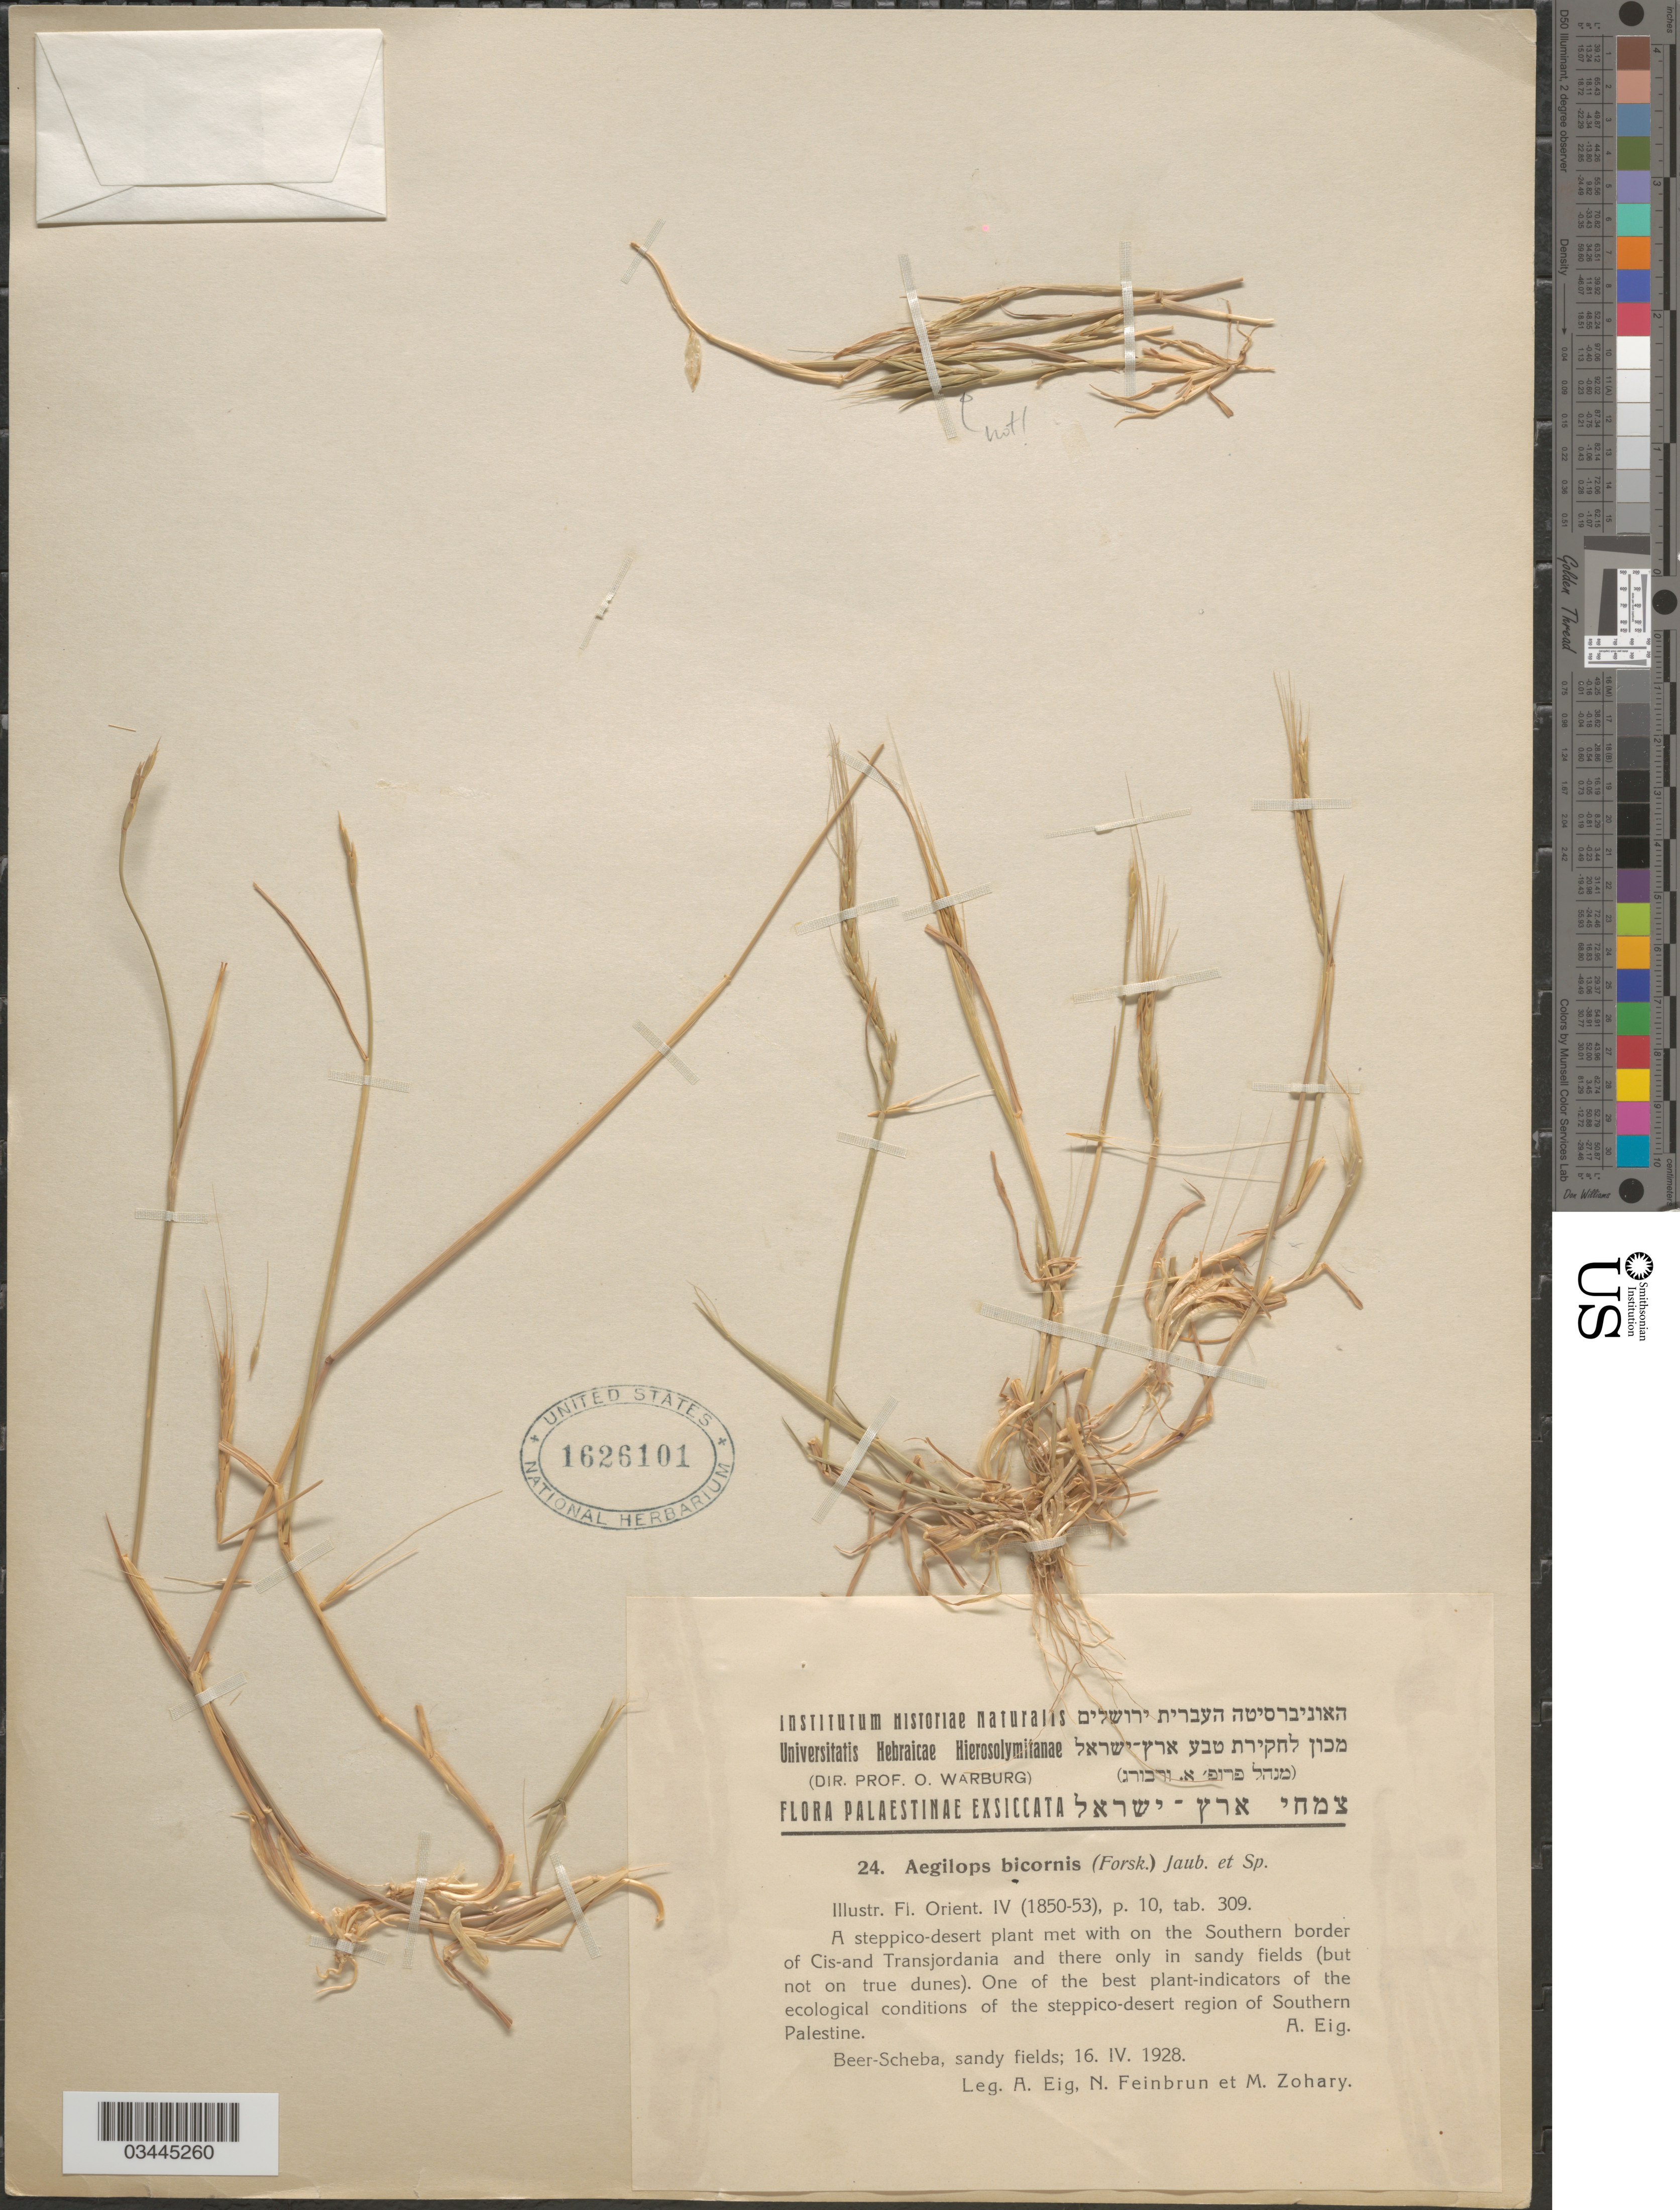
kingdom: Plantae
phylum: Tracheophyta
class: Liliopsida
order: Poales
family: Poaceae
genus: Aegilops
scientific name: Aegilops bicornis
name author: (Forssk.) Jaub. & Spach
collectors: A. Eig, N. Feinbrun & M. Zohary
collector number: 24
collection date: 1928-04-16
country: Israel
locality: The steppico-desert region of Southern Palestine. Beer-Scheba, sandy fields.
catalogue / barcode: US 1626101